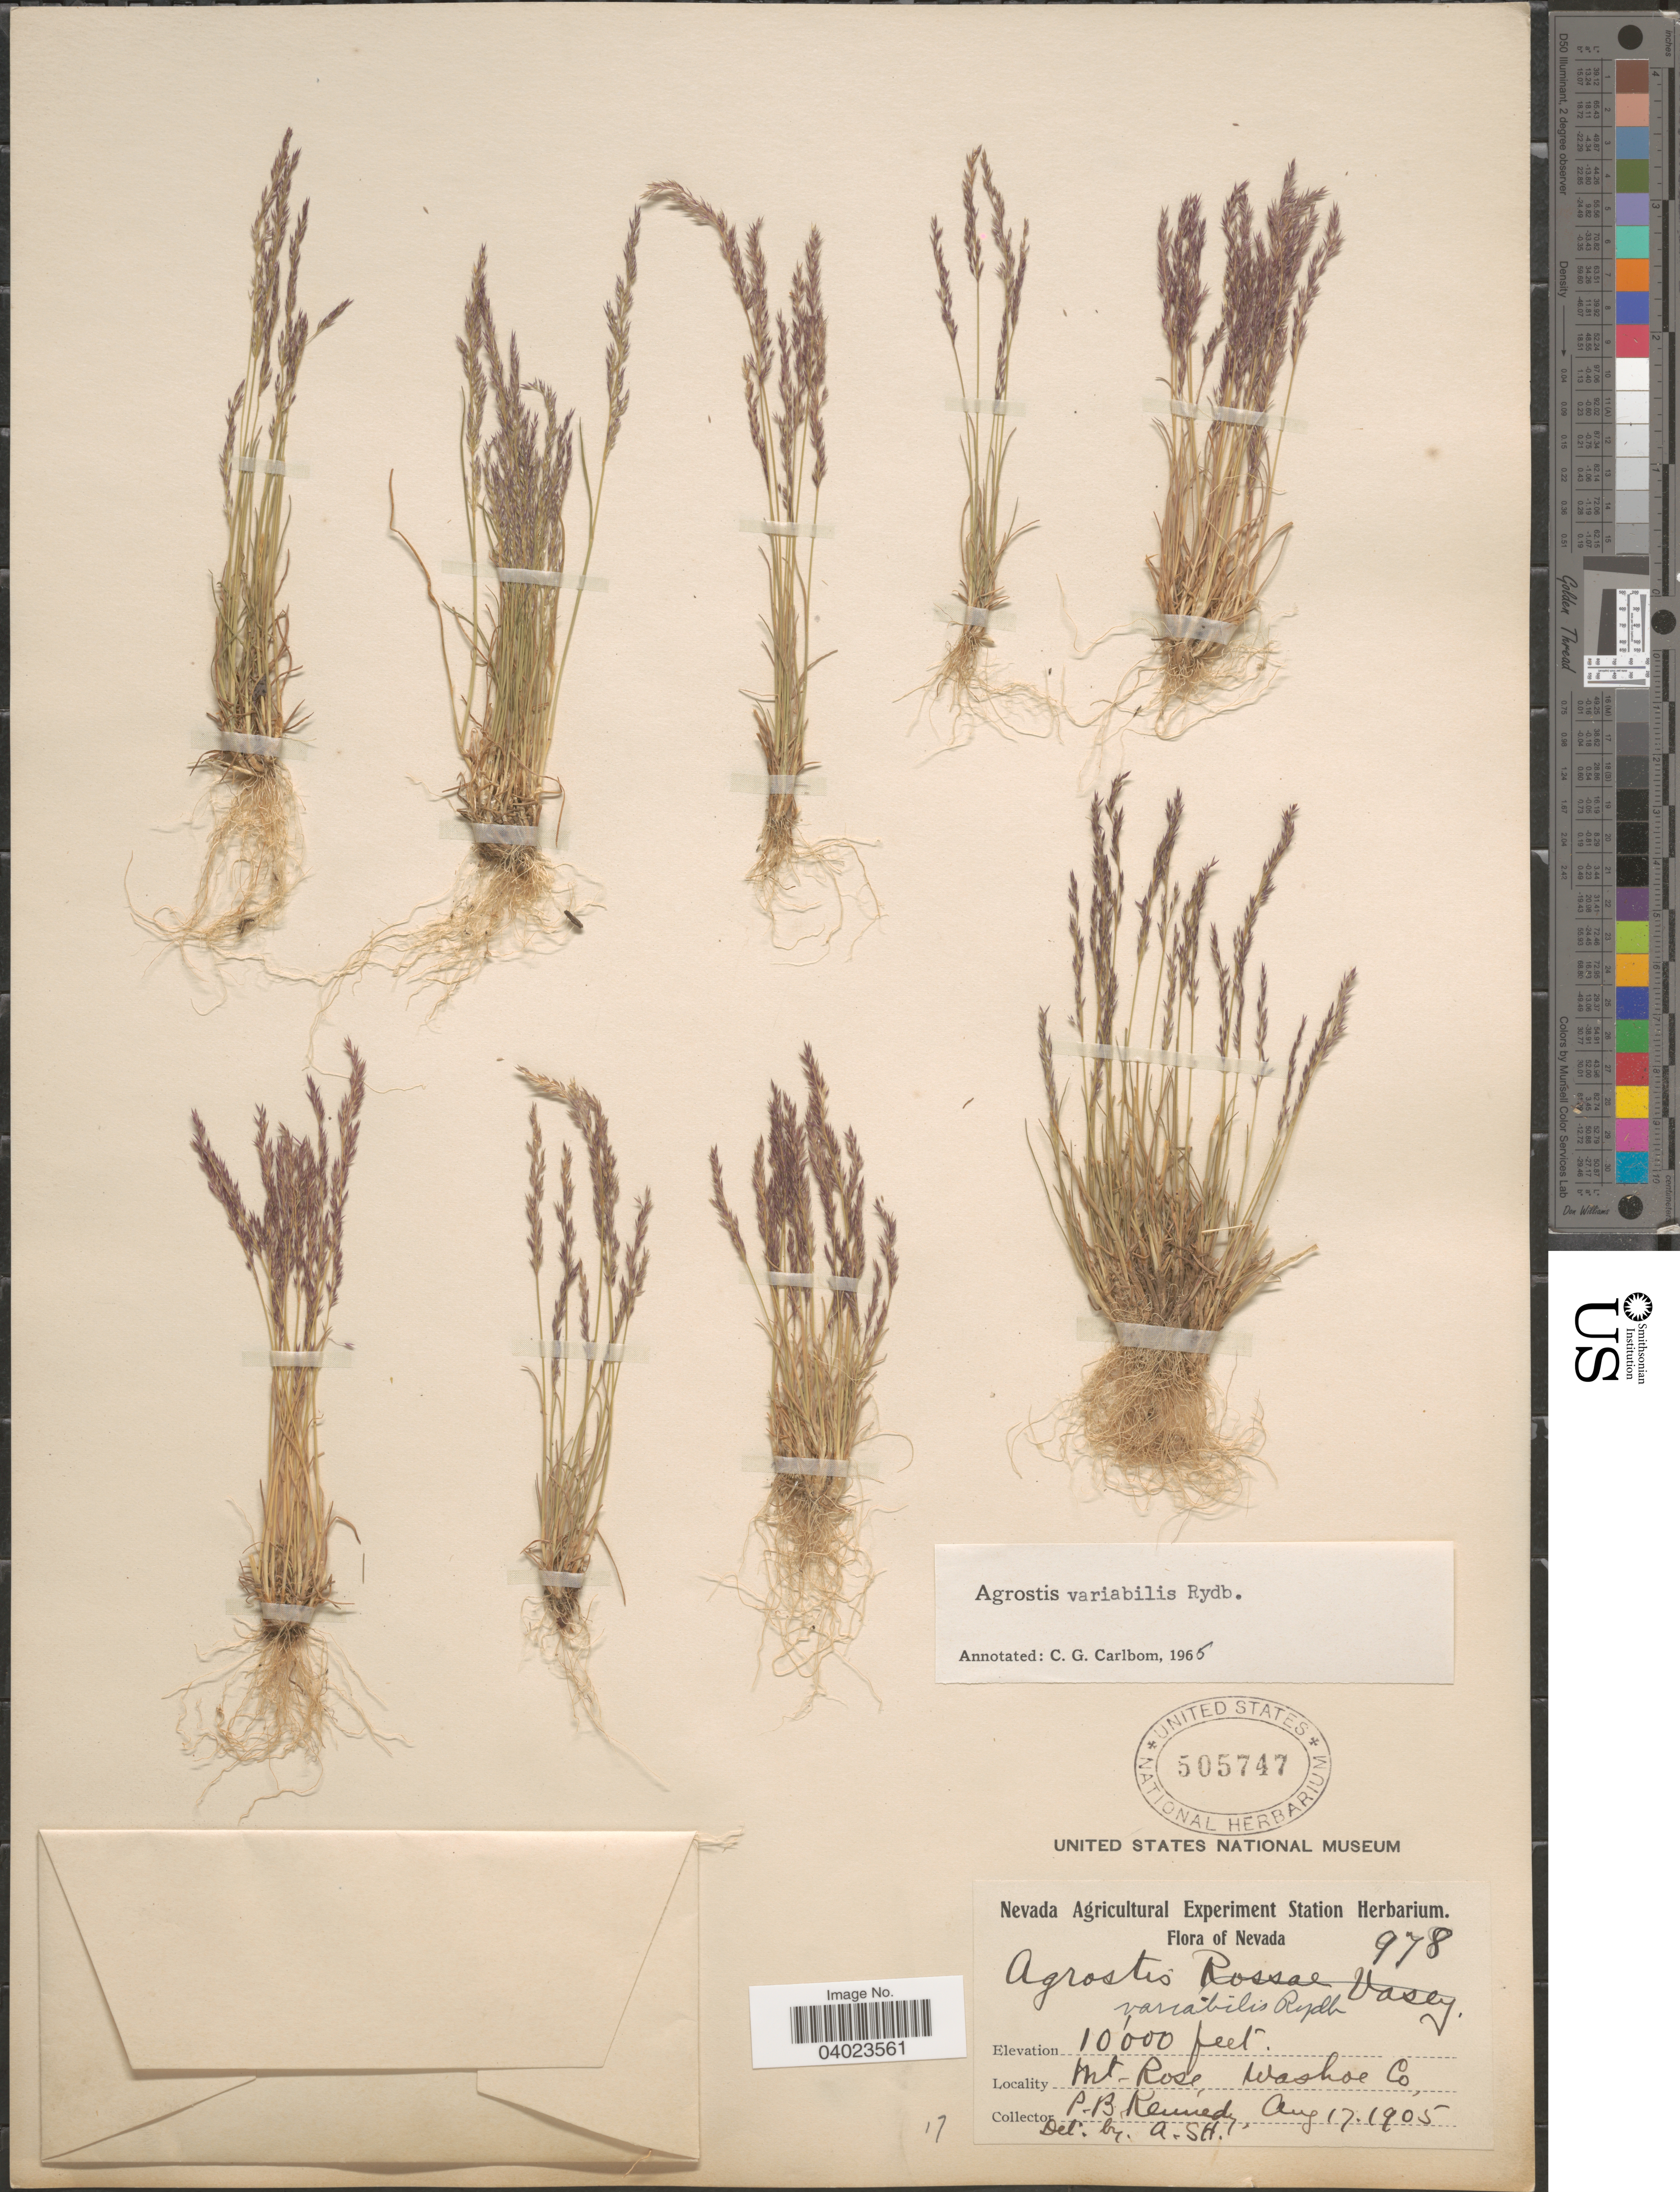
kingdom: Plantae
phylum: Tracheophyta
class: Liliopsida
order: Poales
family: Poaceae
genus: Agrostis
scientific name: Agrostis variabilis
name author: Rydb.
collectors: P. B. Kennedy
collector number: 978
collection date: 1905-08-17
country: United States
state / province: Nevada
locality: Mt. Rose, Washoe Co.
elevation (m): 3048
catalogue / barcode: US 505747